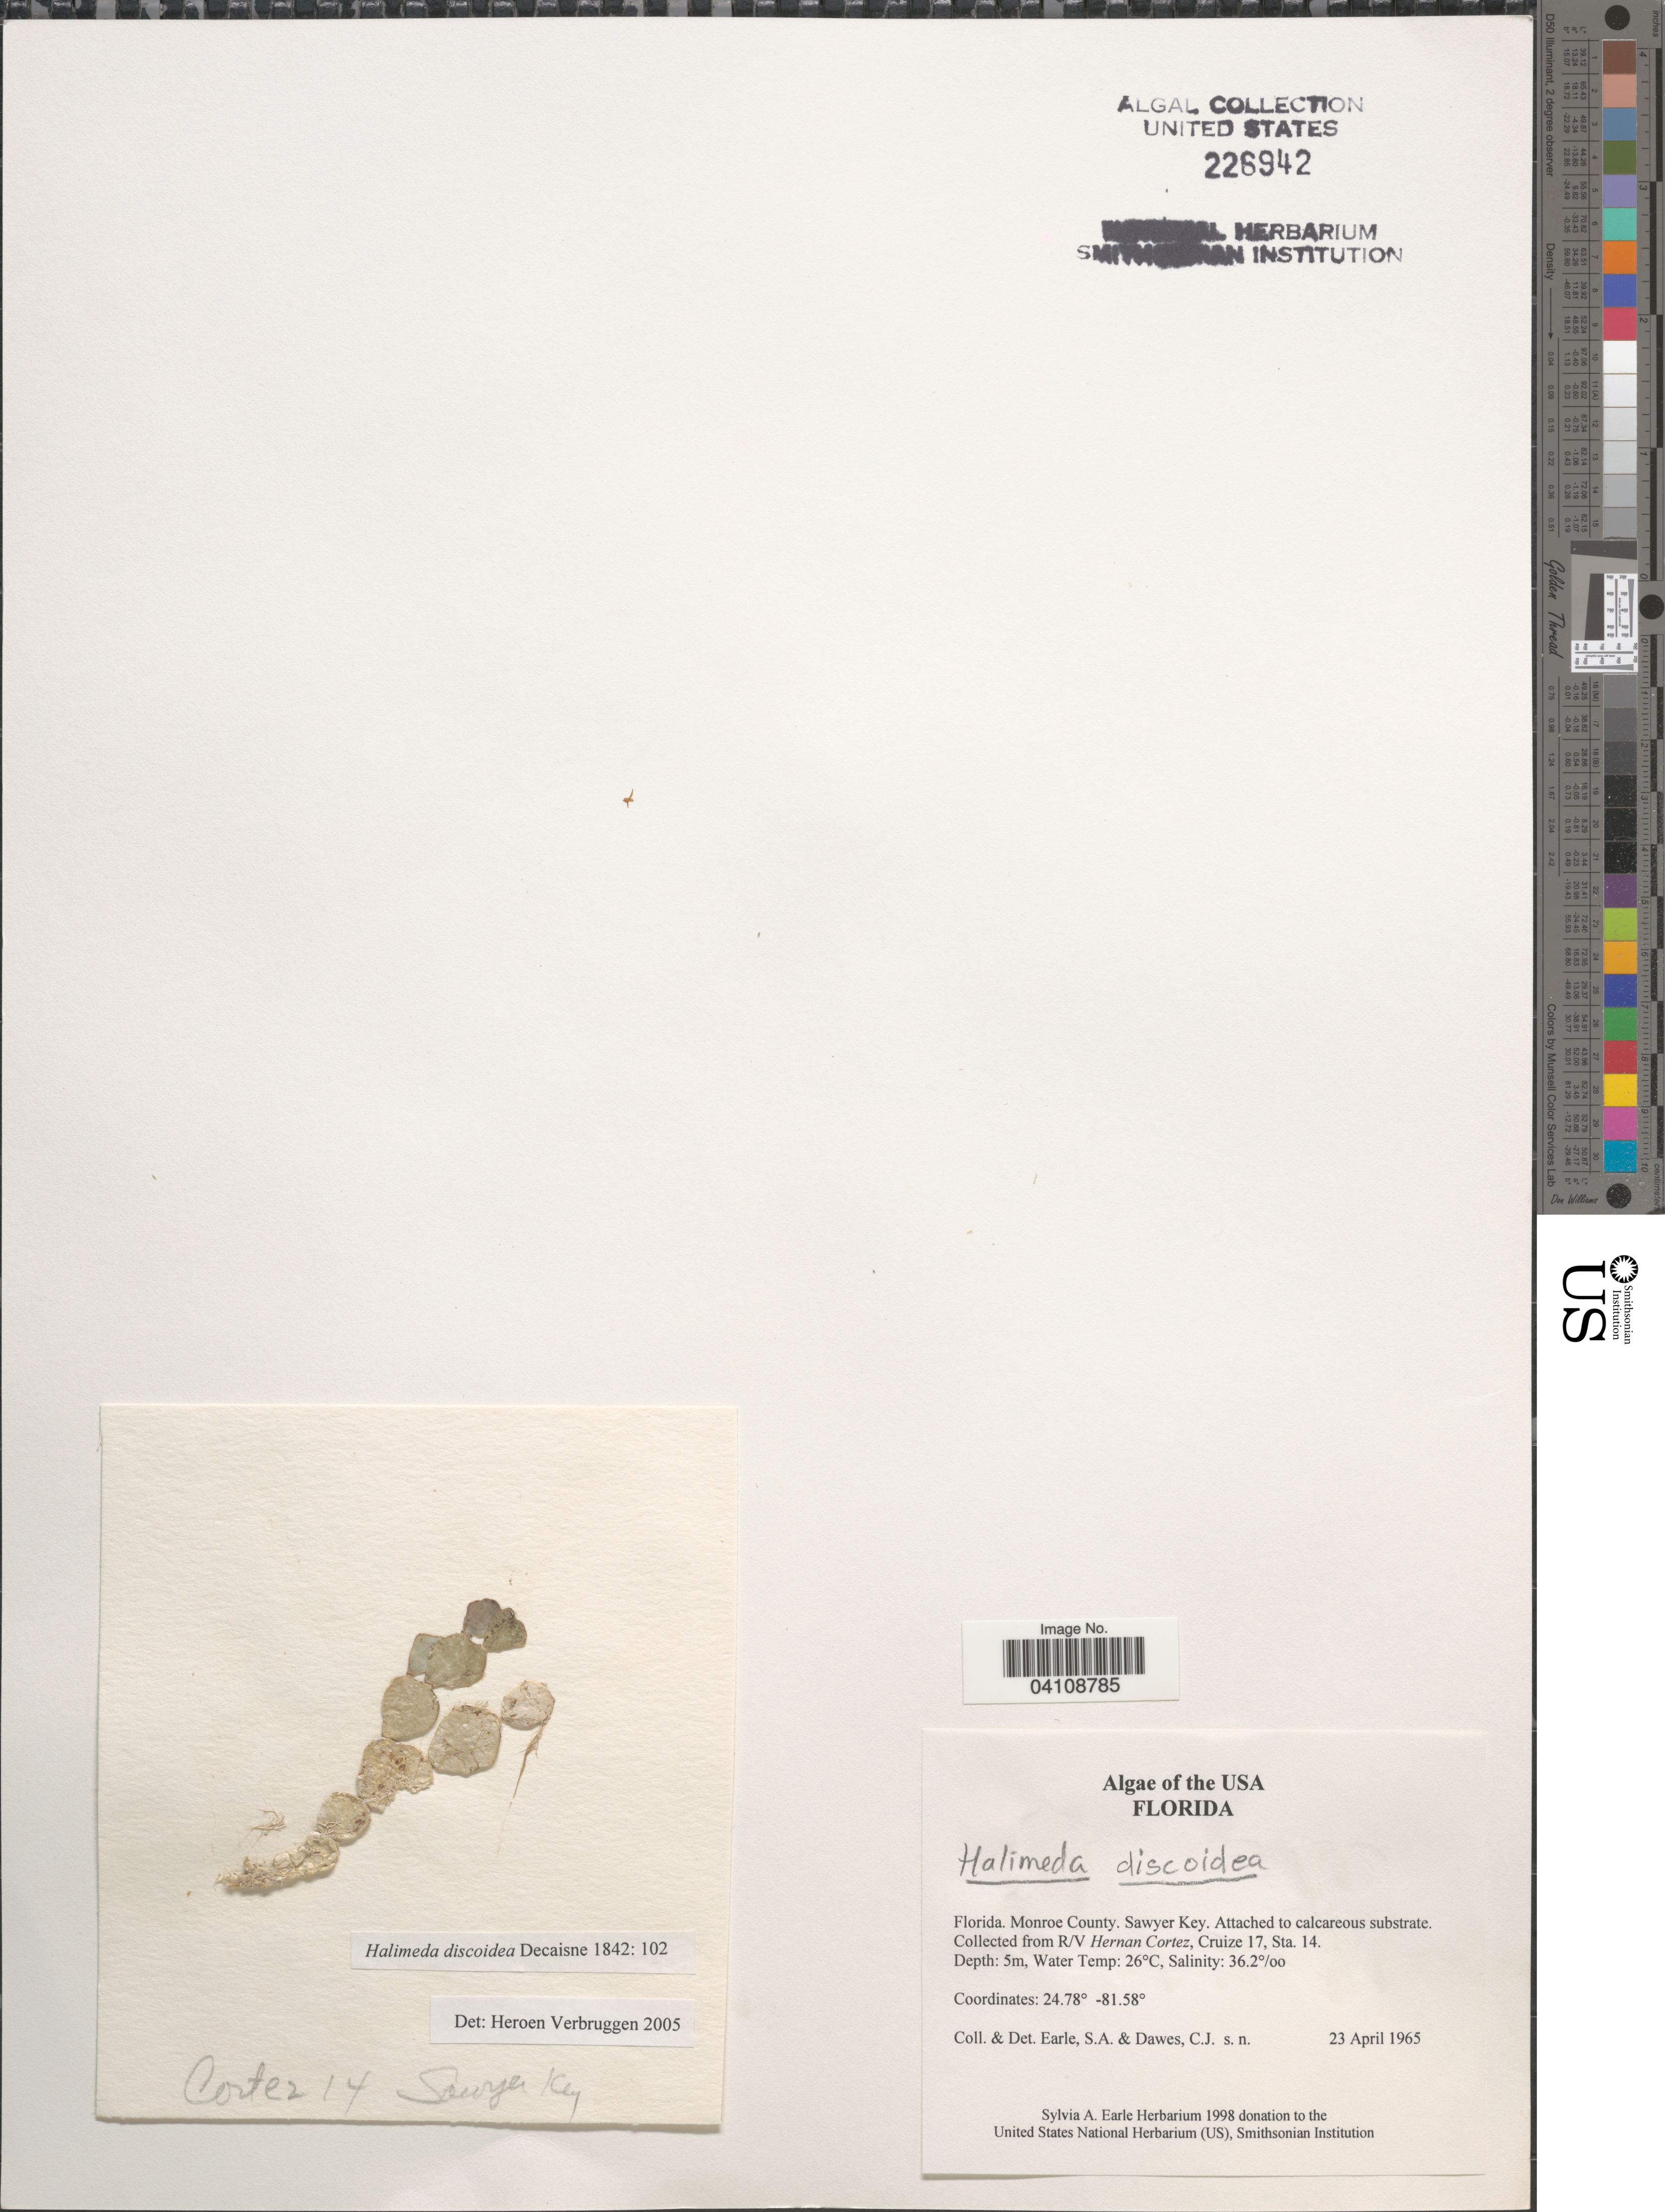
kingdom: Plantae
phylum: Chlorophyta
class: Ulvophyceae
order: Bryopsidales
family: Halimedaceae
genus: Halimeda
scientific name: Halimeda discoidea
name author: Decne.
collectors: S. A. Earle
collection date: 1965-04-23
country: United States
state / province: Florida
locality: Monroe County. Sawyer Key. R/V Hernan Cortez, Cruize 17, Sta. 14.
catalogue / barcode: US 226942